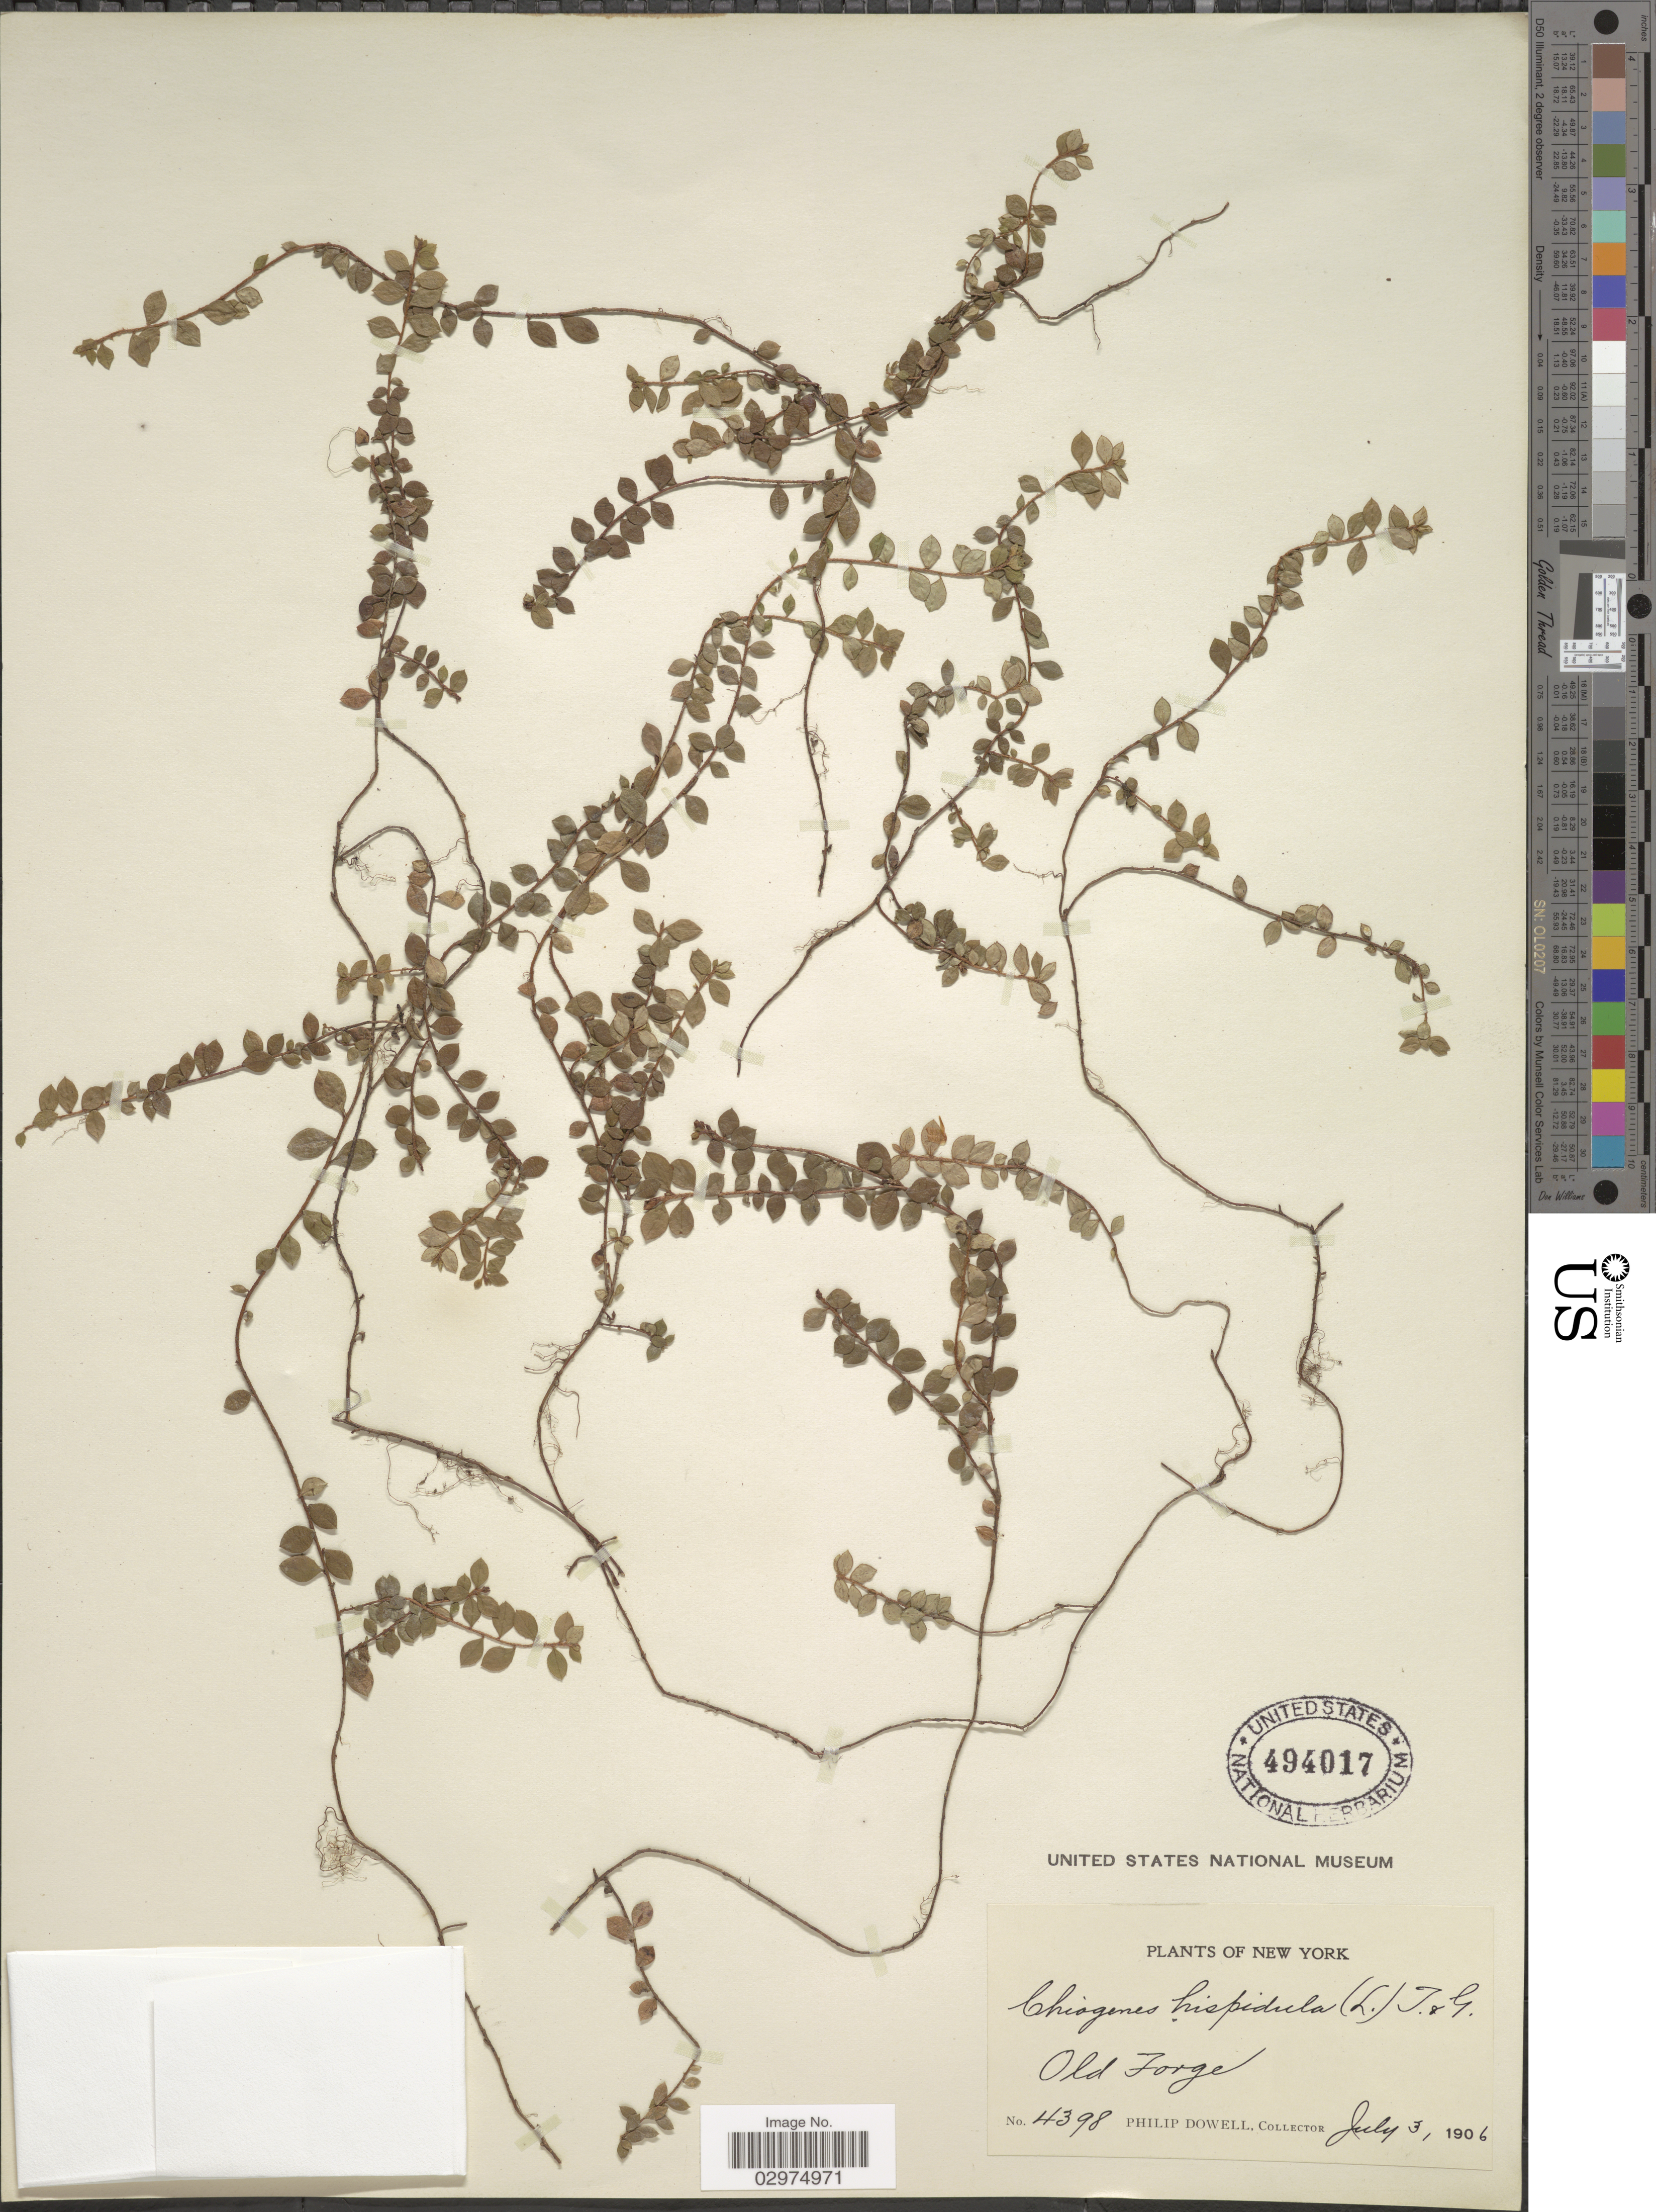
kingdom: Plantae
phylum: Tracheophyta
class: Magnoliopsida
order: Ericales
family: Ericaceae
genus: Gaultheria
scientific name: Gaultheria hispidula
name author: (L.) Muhl. ex Bigelow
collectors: P. Dowell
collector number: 4398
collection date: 1906-07-03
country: United States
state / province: New York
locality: Old Forge.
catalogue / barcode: US 494017